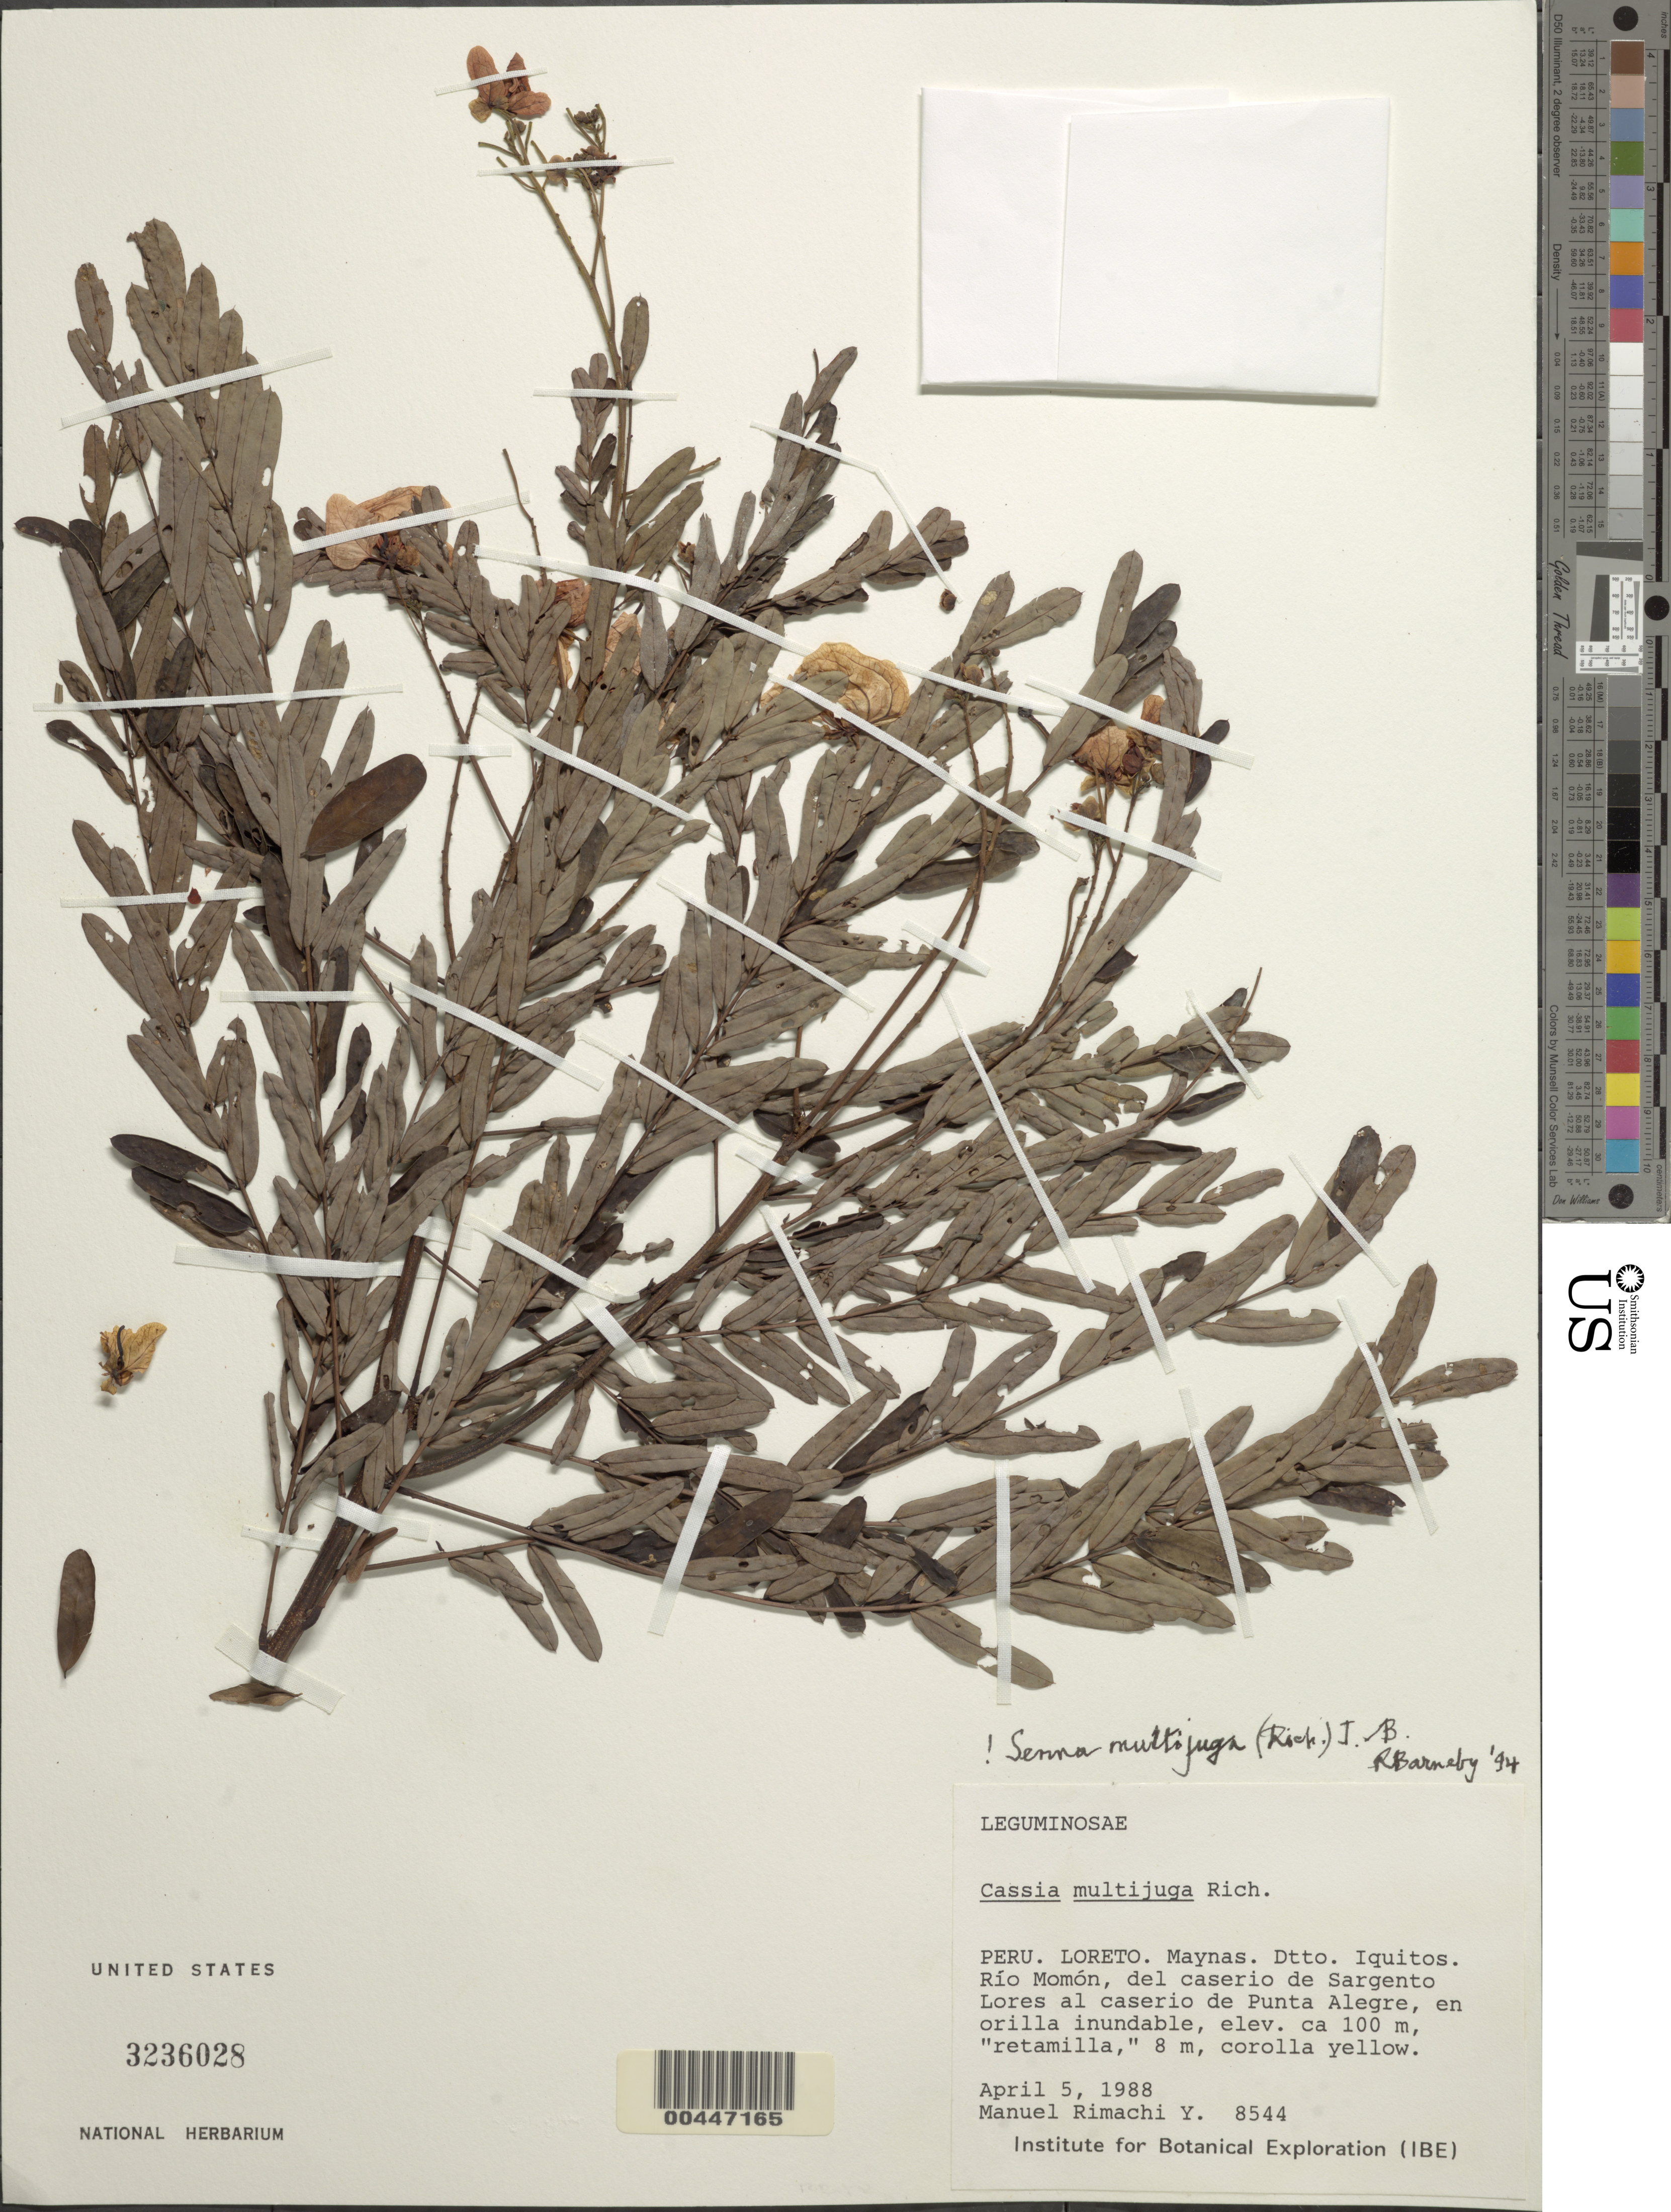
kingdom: Plantae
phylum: Tracheophyta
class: Magnoliopsida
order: Fabales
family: Fabaceae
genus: Senna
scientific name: Senna multijuga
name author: (Rich.) H.S. Irwin & Barneby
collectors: M. Rimachi Y.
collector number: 8544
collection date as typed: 05 Apr 1988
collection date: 1988-04-05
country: Peru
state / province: Loreto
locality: Maynas, iquitos, rio monon, del caserio de sargento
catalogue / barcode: US 3236028